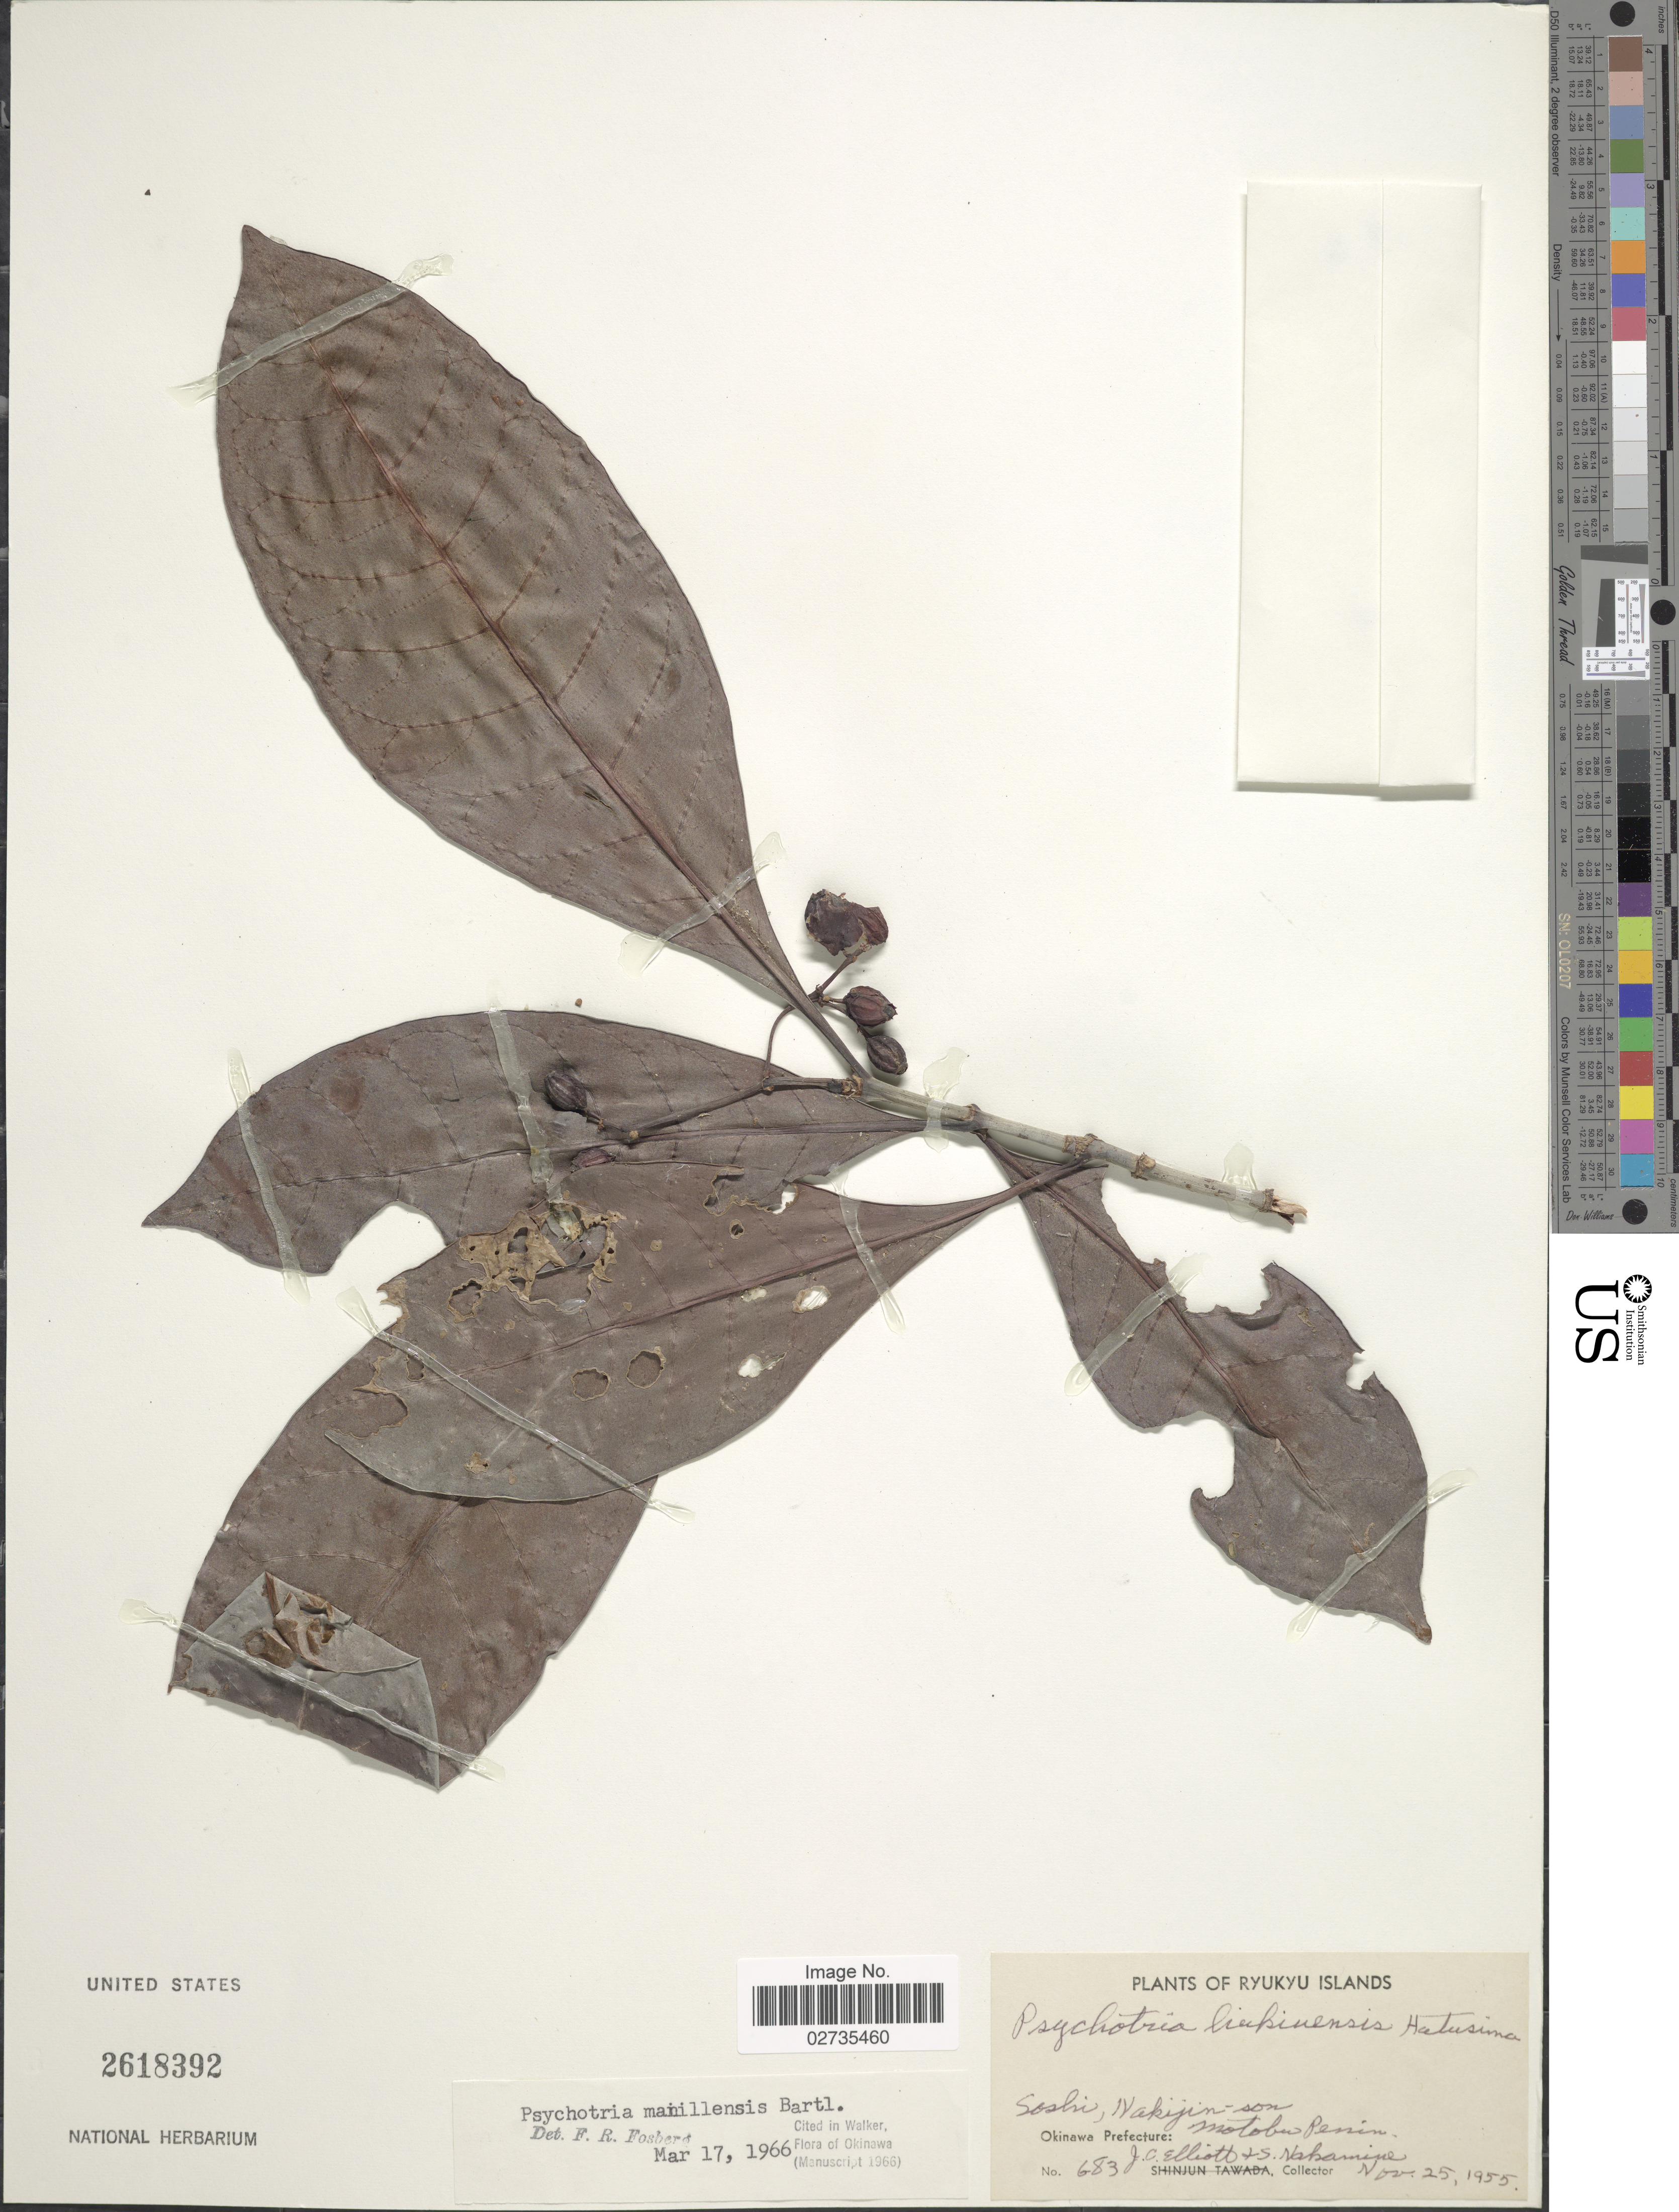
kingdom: Plantae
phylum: Tracheophyta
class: Magnoliopsida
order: Gentianales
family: Rubiaceae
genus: Psychotria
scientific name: Psychotria manillensis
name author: Bartl. ex DC.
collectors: J. C. Elliott & S. Nakamine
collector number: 683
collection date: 1955-11-25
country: Japan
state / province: Okinawa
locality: Ryukyu Islands. Soshi, Nakijin-son. Motobu Penin.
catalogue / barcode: US 2618392